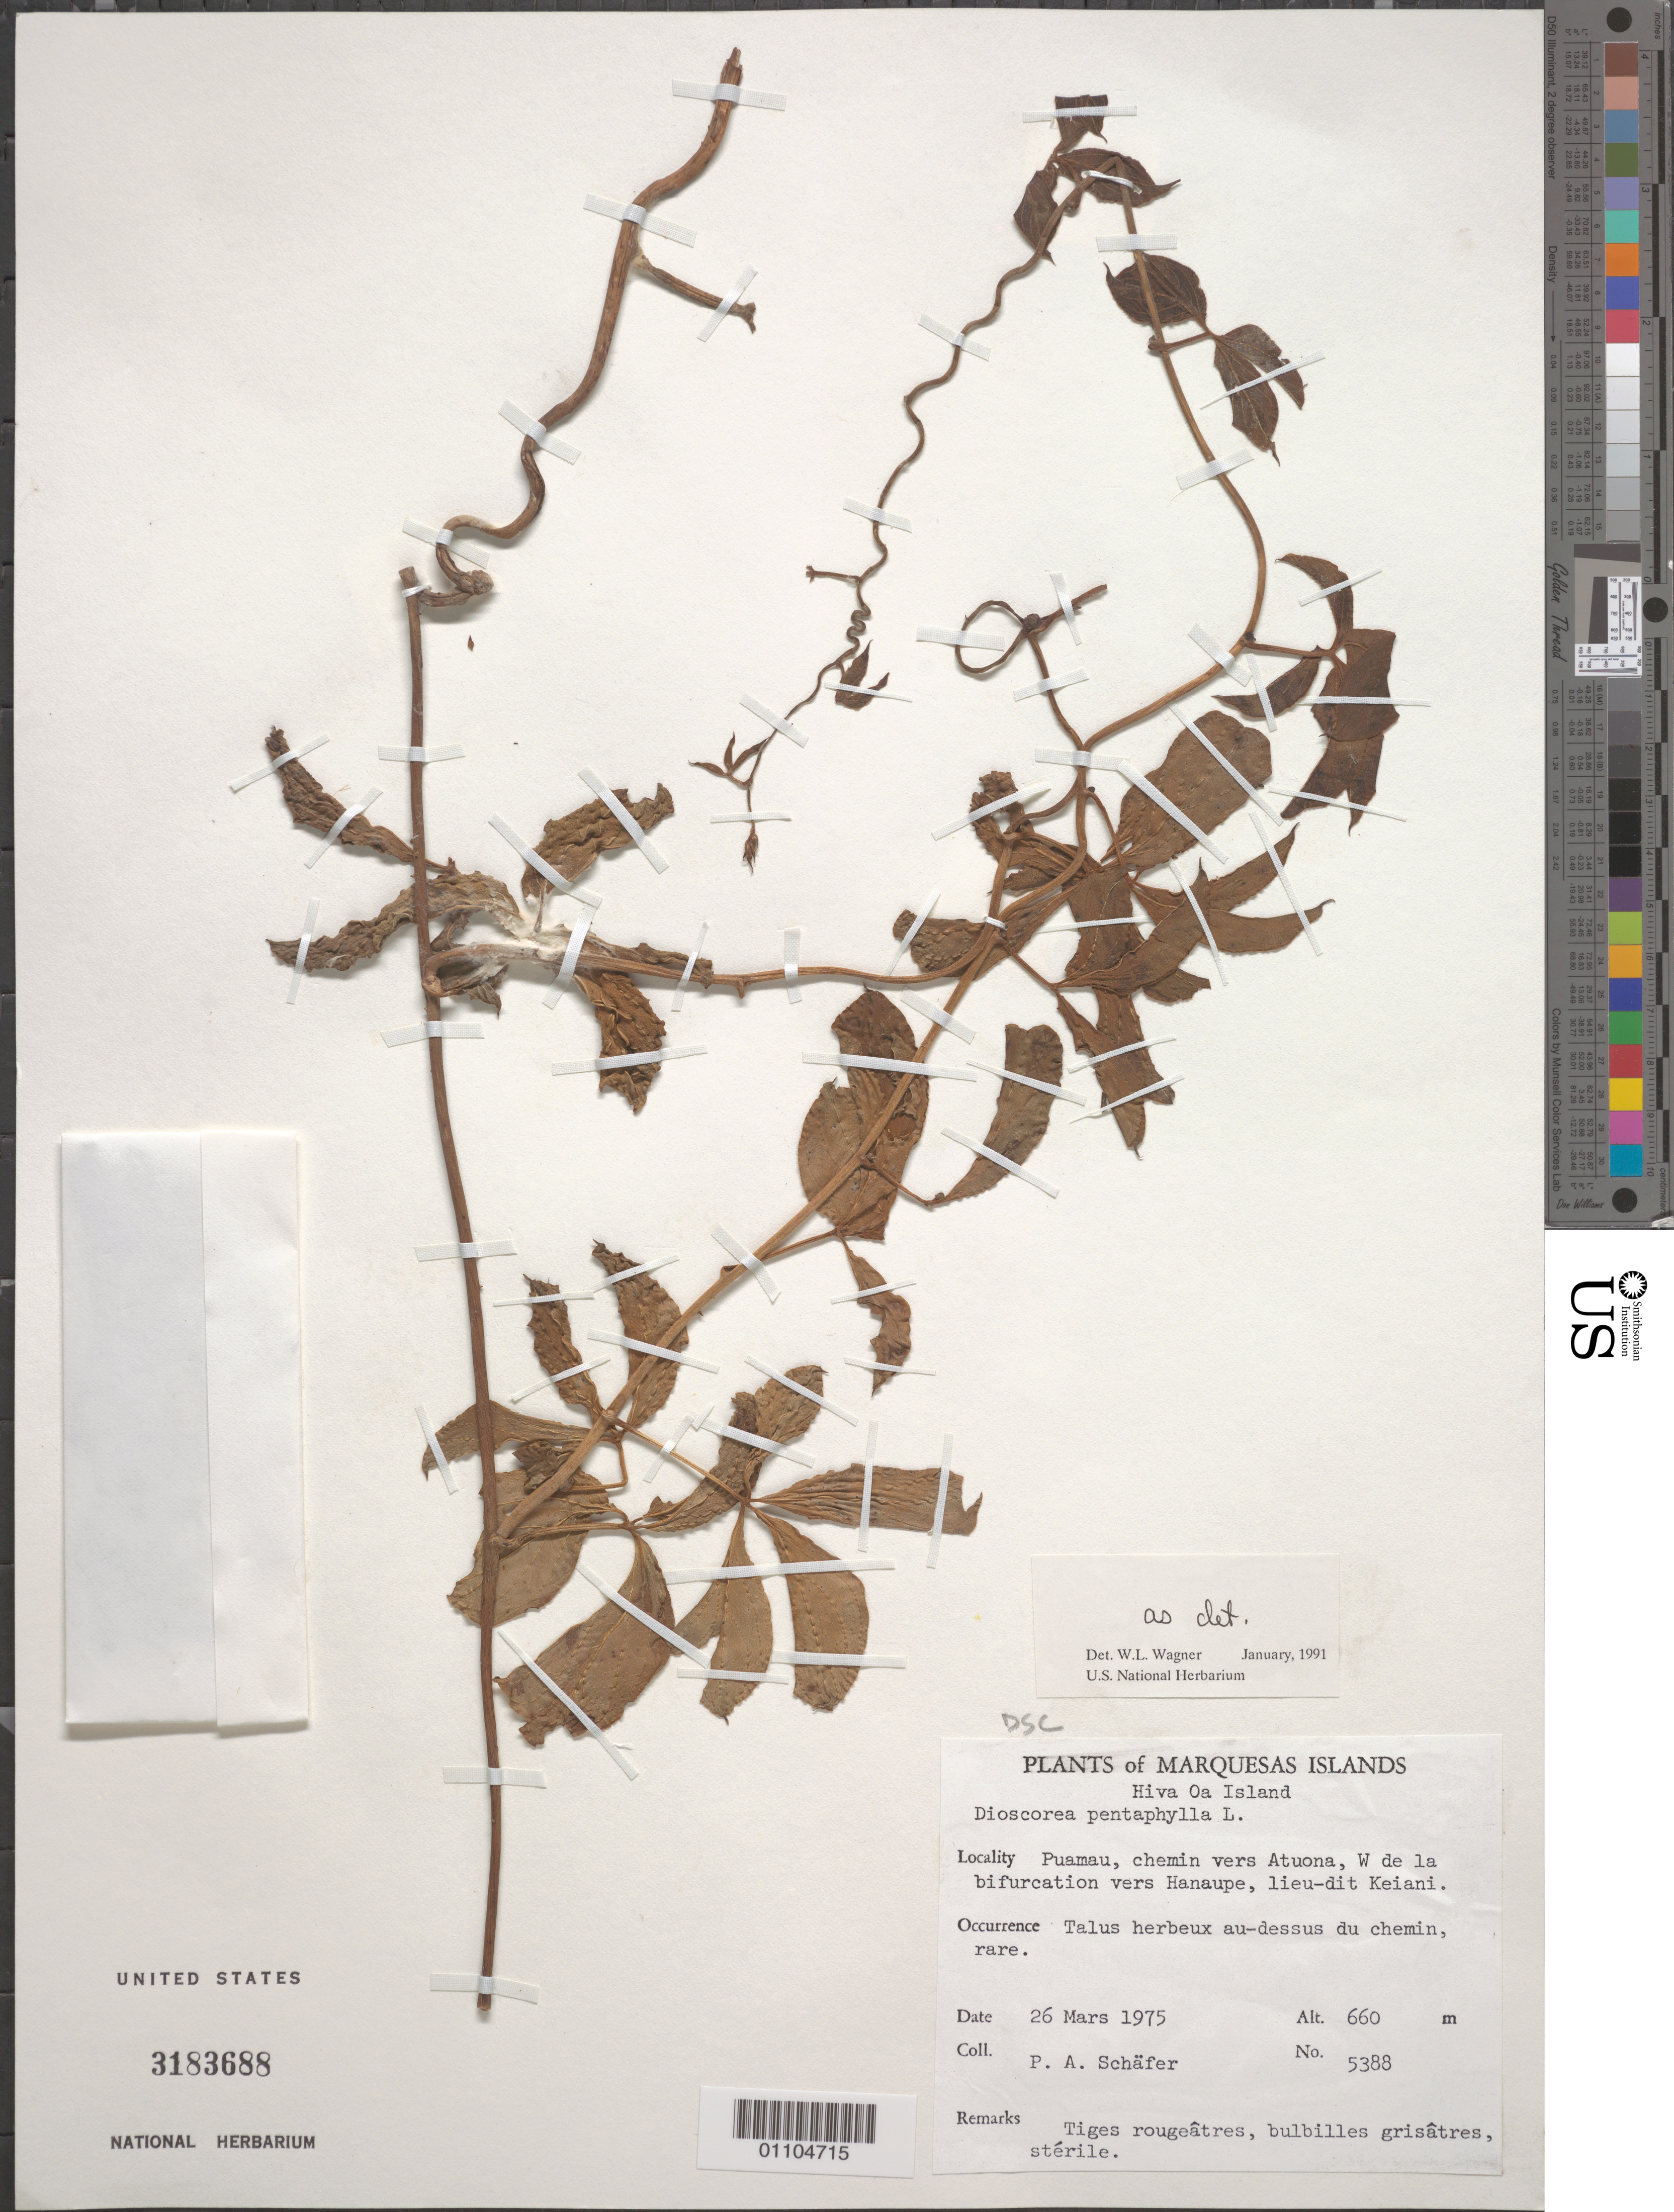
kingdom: Plantae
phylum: Tracheophyta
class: Liliopsida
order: Dioscoreales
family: Dioscoreaceae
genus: Dioscorea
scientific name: Dioscorea pentaphylla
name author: L.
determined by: Wagner, W. L., (BOT), Smithsonian Institution - National Museum of Natural History (UNITED STATES)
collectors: P. A. Schäfer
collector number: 5388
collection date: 1975-03-26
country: French Polynesia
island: Hiva Oa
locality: Puamau, chemin vers Atuona, W de la bifurcation vers Hanaupe, lieu-dit Keiani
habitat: Talus herbeux au-dessus du chemin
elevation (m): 660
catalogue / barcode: US 3183688